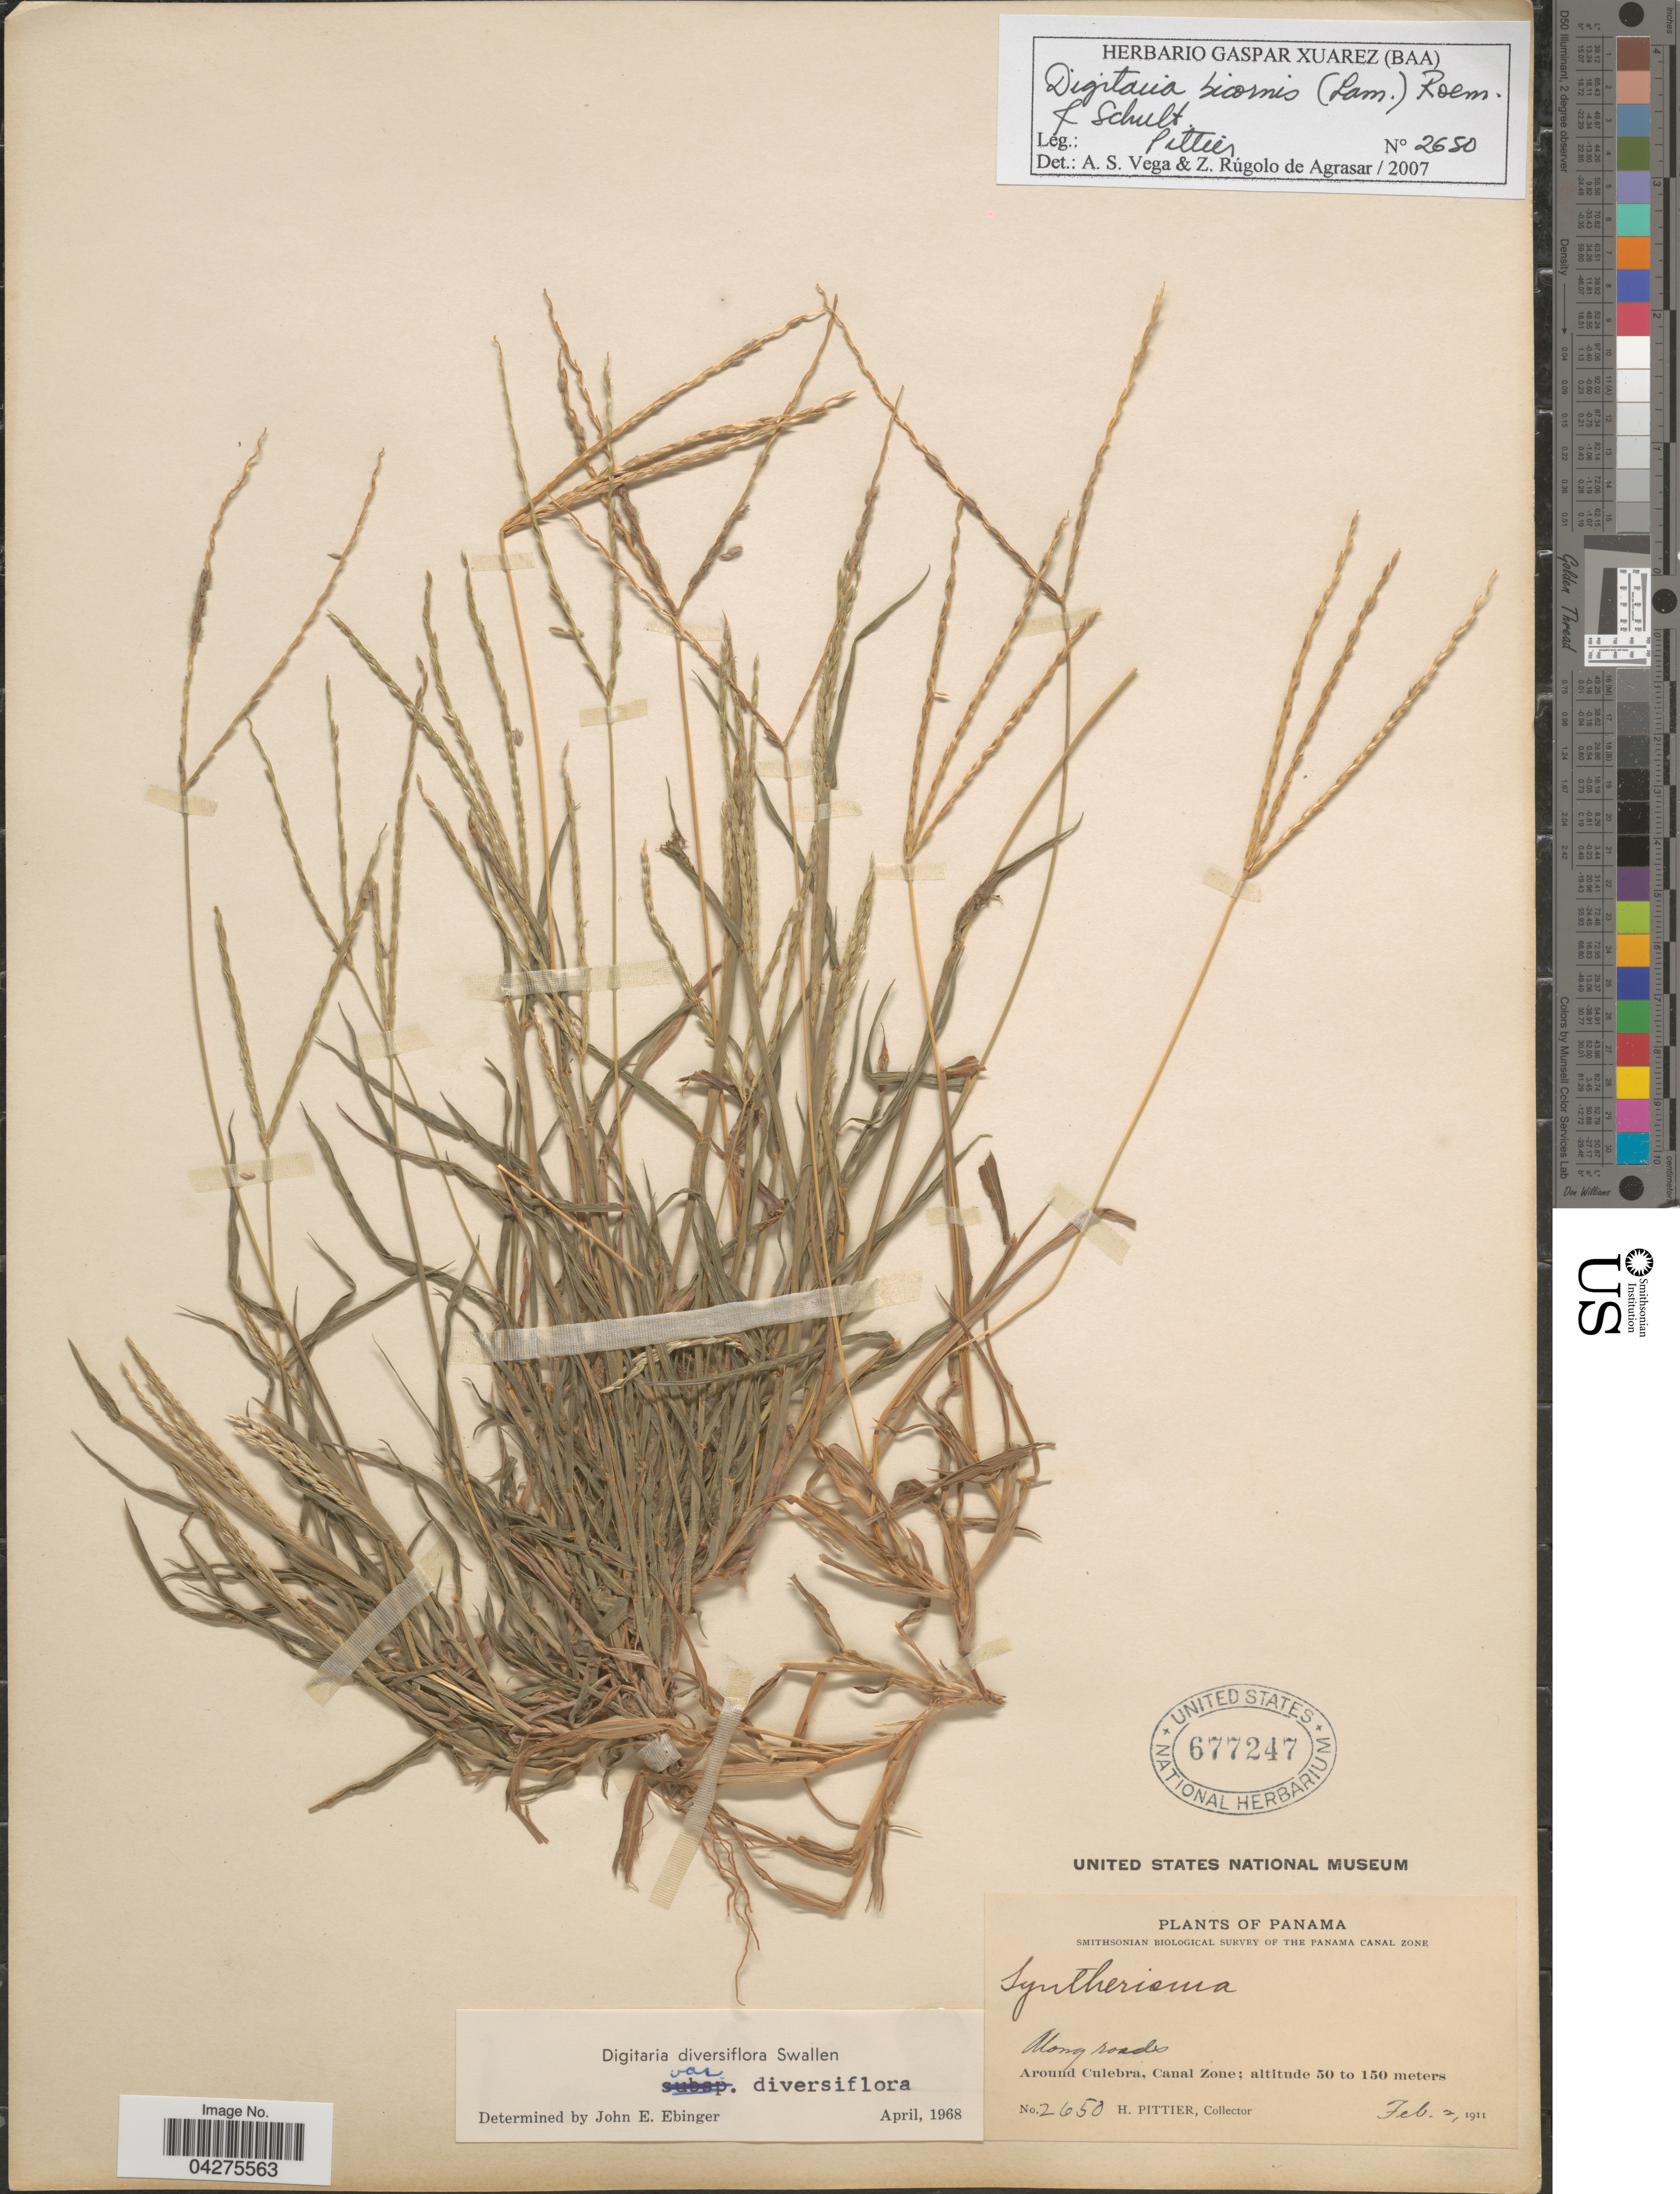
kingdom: Plantae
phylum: Tracheophyta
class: Liliopsida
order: Poales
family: Poaceae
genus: Digitaria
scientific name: Digitaria bicornis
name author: (Lam.) Roem. & Schult.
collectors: H. F. Pittier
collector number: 2650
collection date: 1911-02-02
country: Panama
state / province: Colón / Panamá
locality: Smithsonian Biological Survey of the Panama Canal Zone. Along roads. Around Culebra, Canal Zone.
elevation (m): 50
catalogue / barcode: US 677247